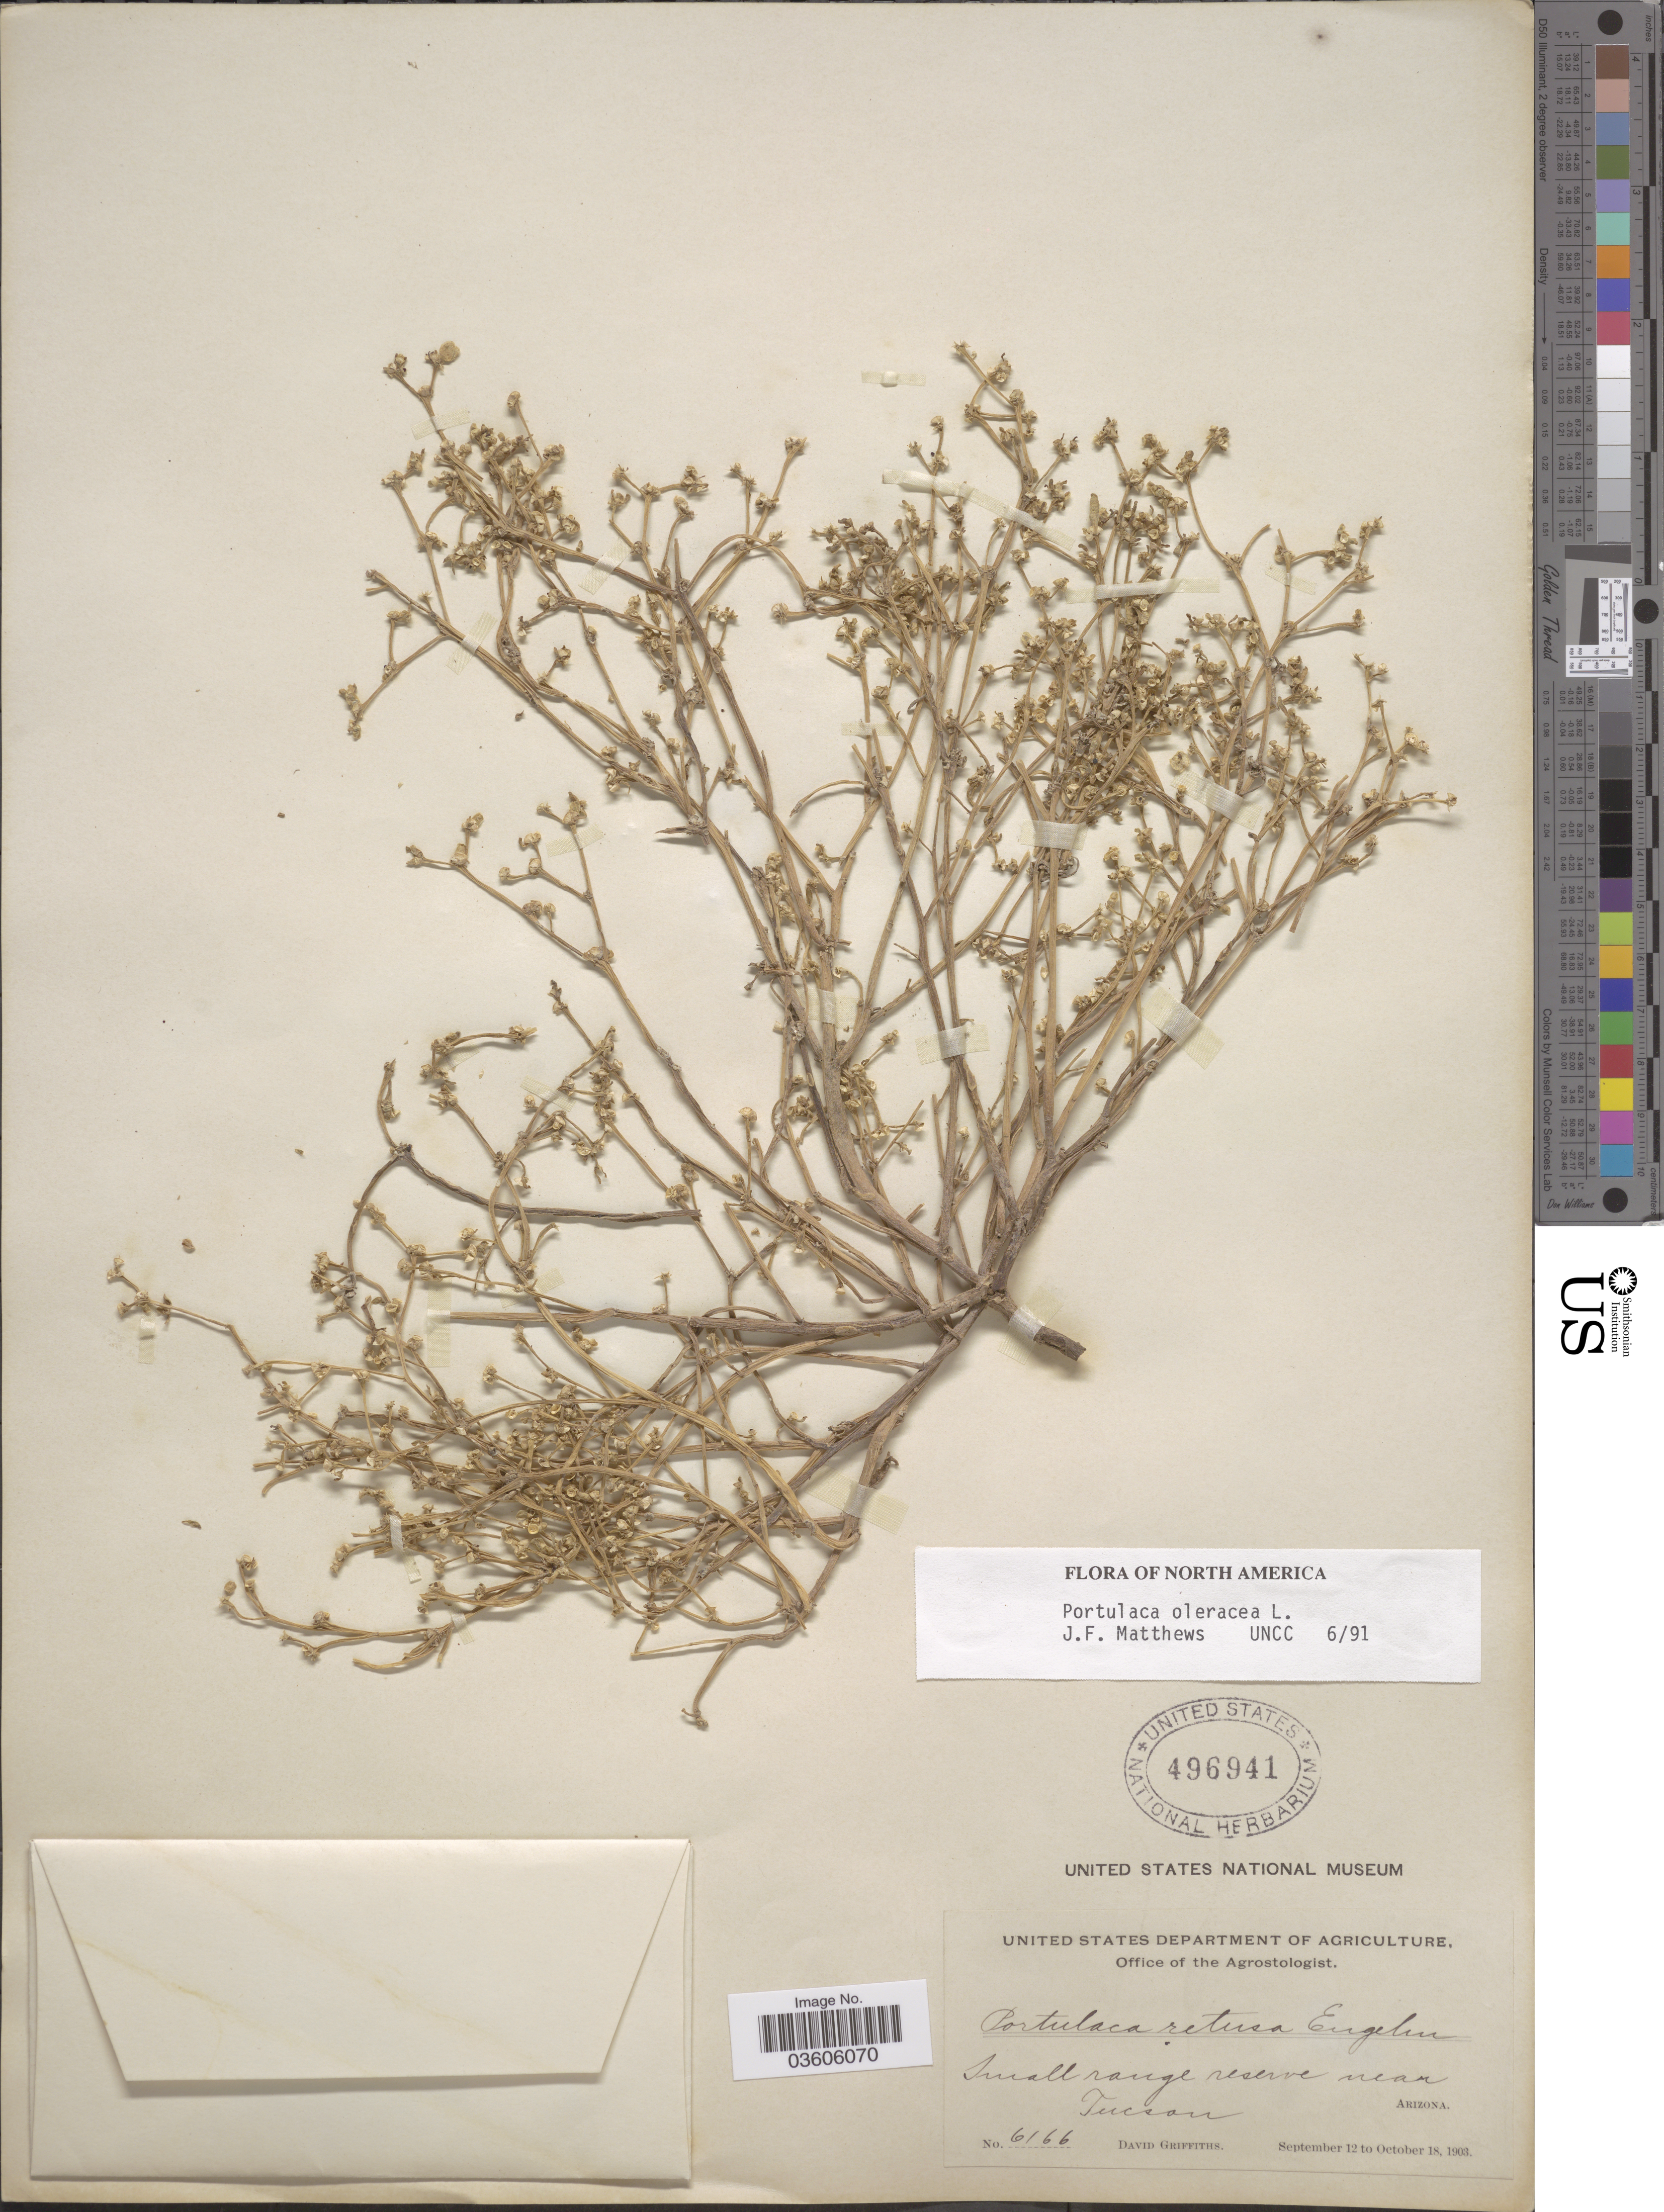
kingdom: Plantae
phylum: Tracheophyta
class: Magnoliopsida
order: Caryophyllales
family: Portulacaceae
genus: Portulaca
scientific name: Portulaca oleracea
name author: L.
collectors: D. Griffiths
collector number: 6166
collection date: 1903-09-12/1903-10-18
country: United States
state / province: Arizona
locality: Small range reserve near Tucson.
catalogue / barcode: US 496941